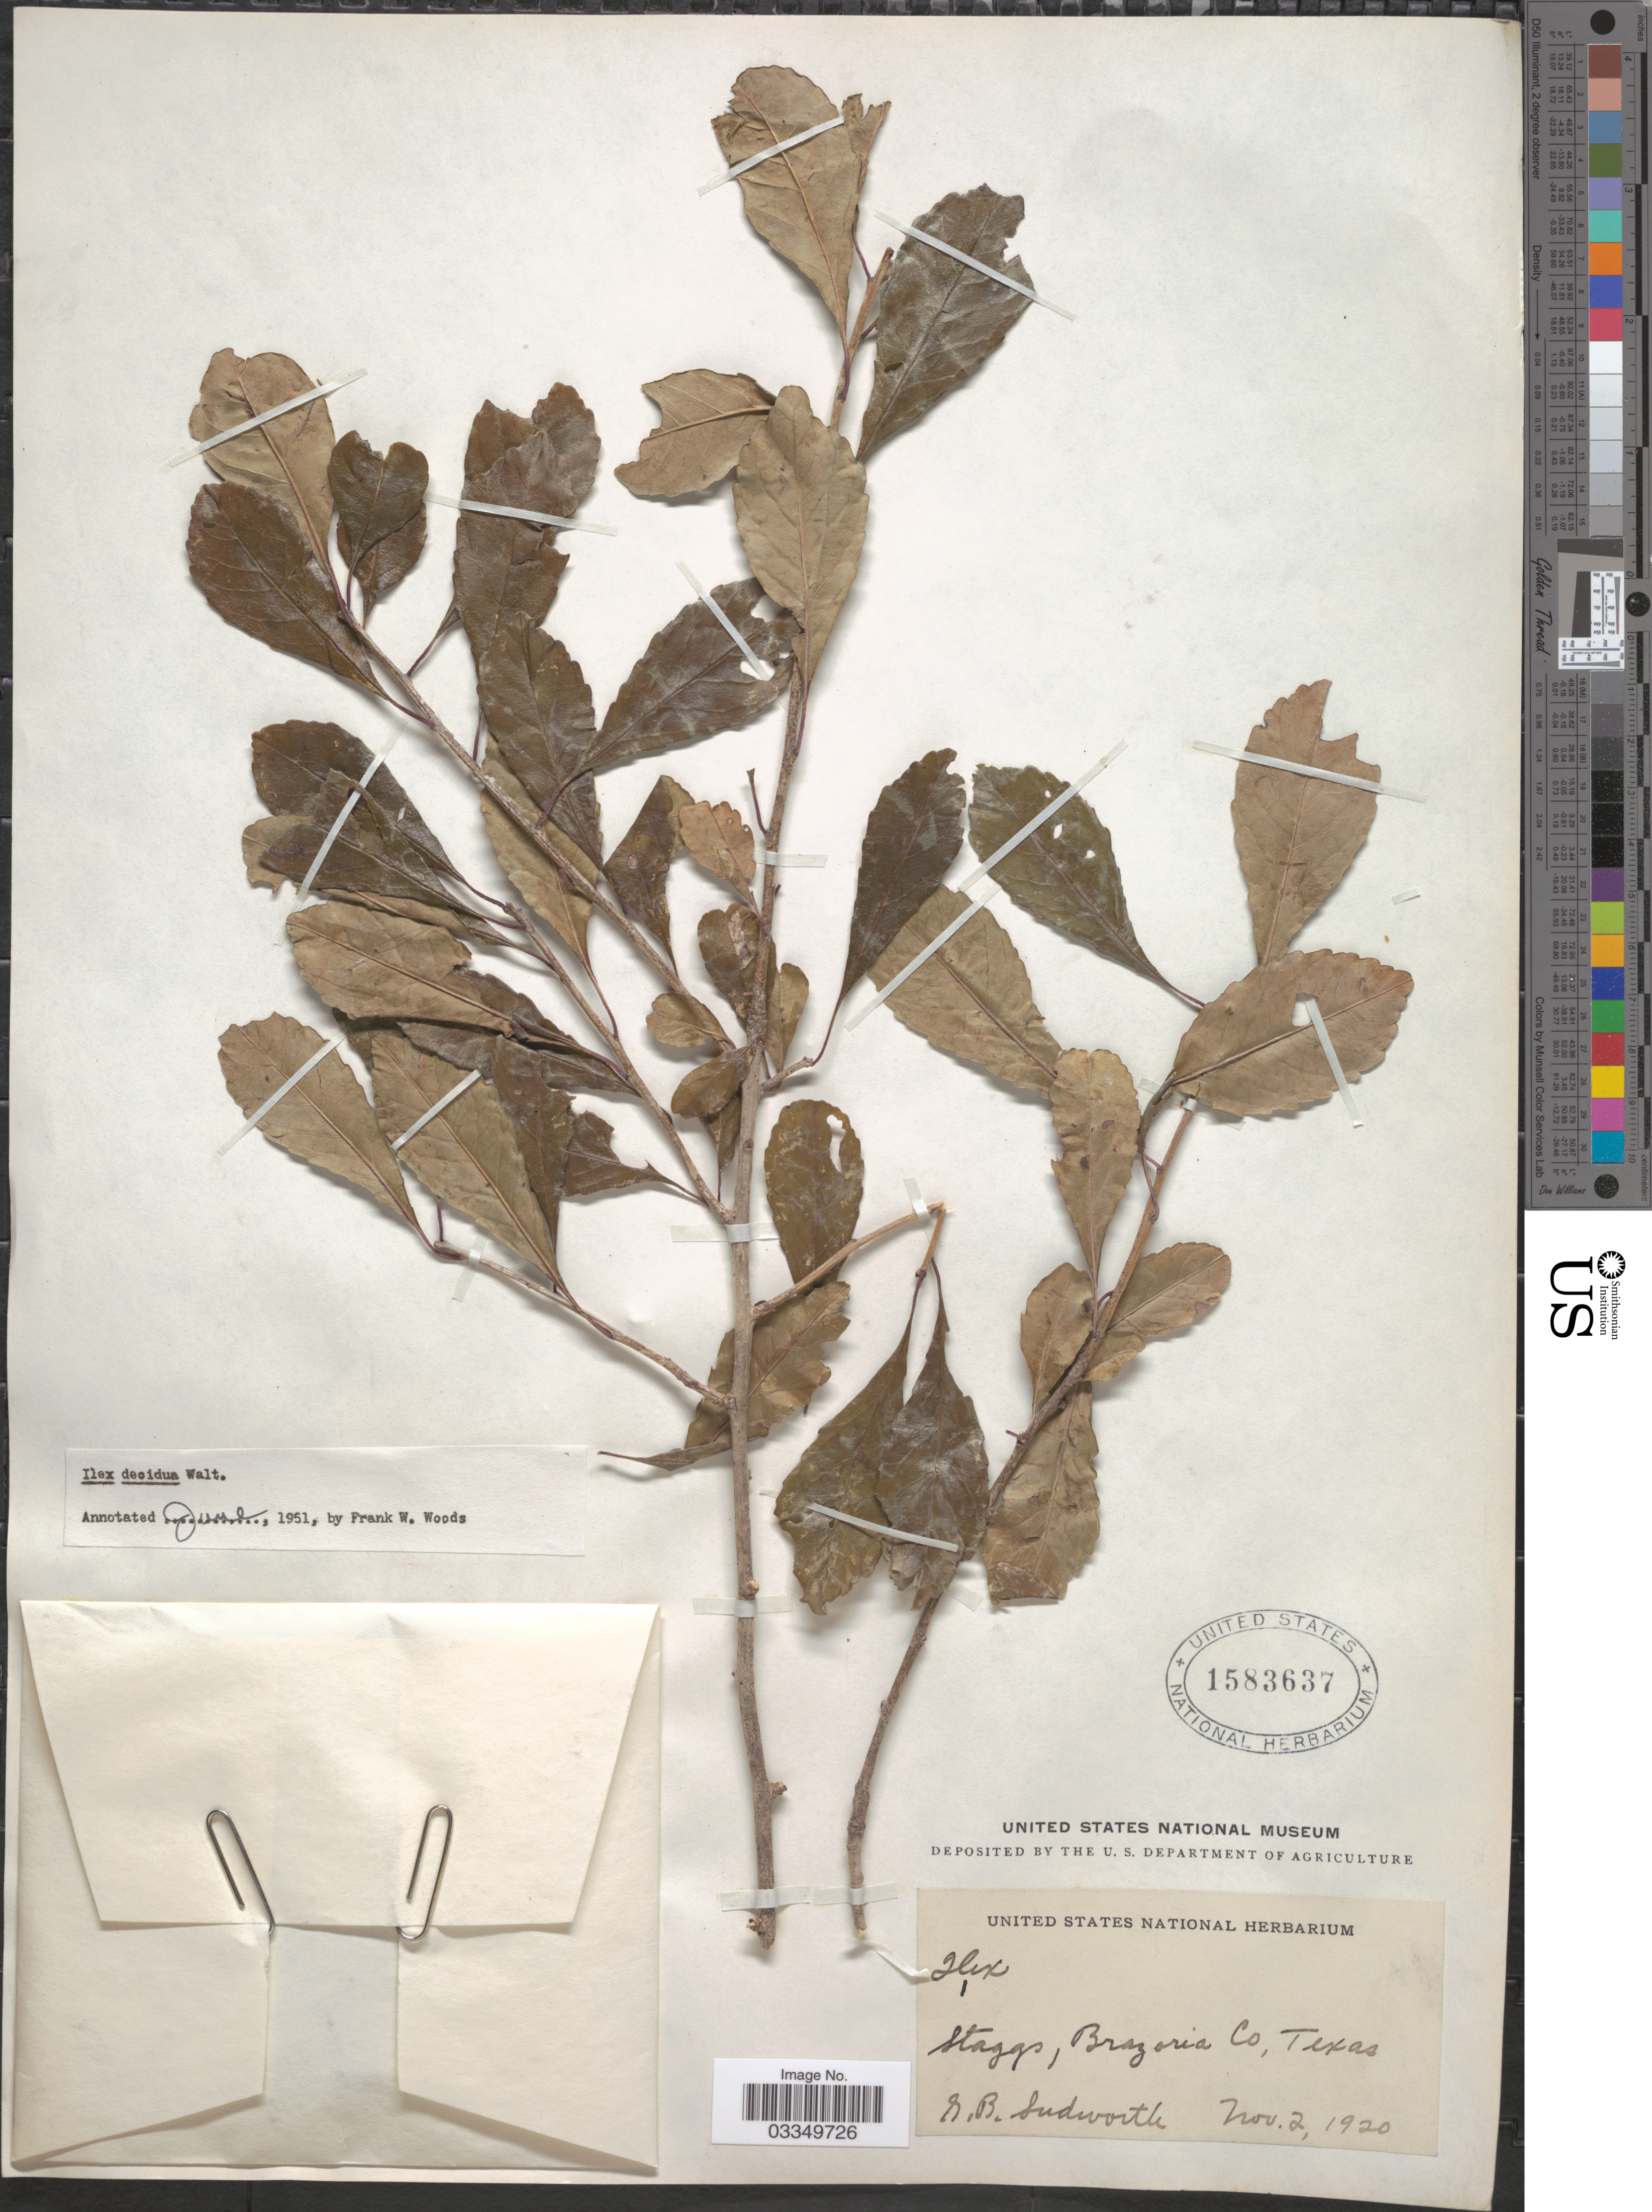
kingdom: Plantae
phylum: Tracheophyta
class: Magnoliopsida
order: Aquifoliales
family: Aquifoliaceae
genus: Ilex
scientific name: Ilex decidua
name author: Walter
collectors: G. B. Sudworth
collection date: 1920-11-02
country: United States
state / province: Texas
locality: Staggs, Brazoria Co.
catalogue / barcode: US 1583637